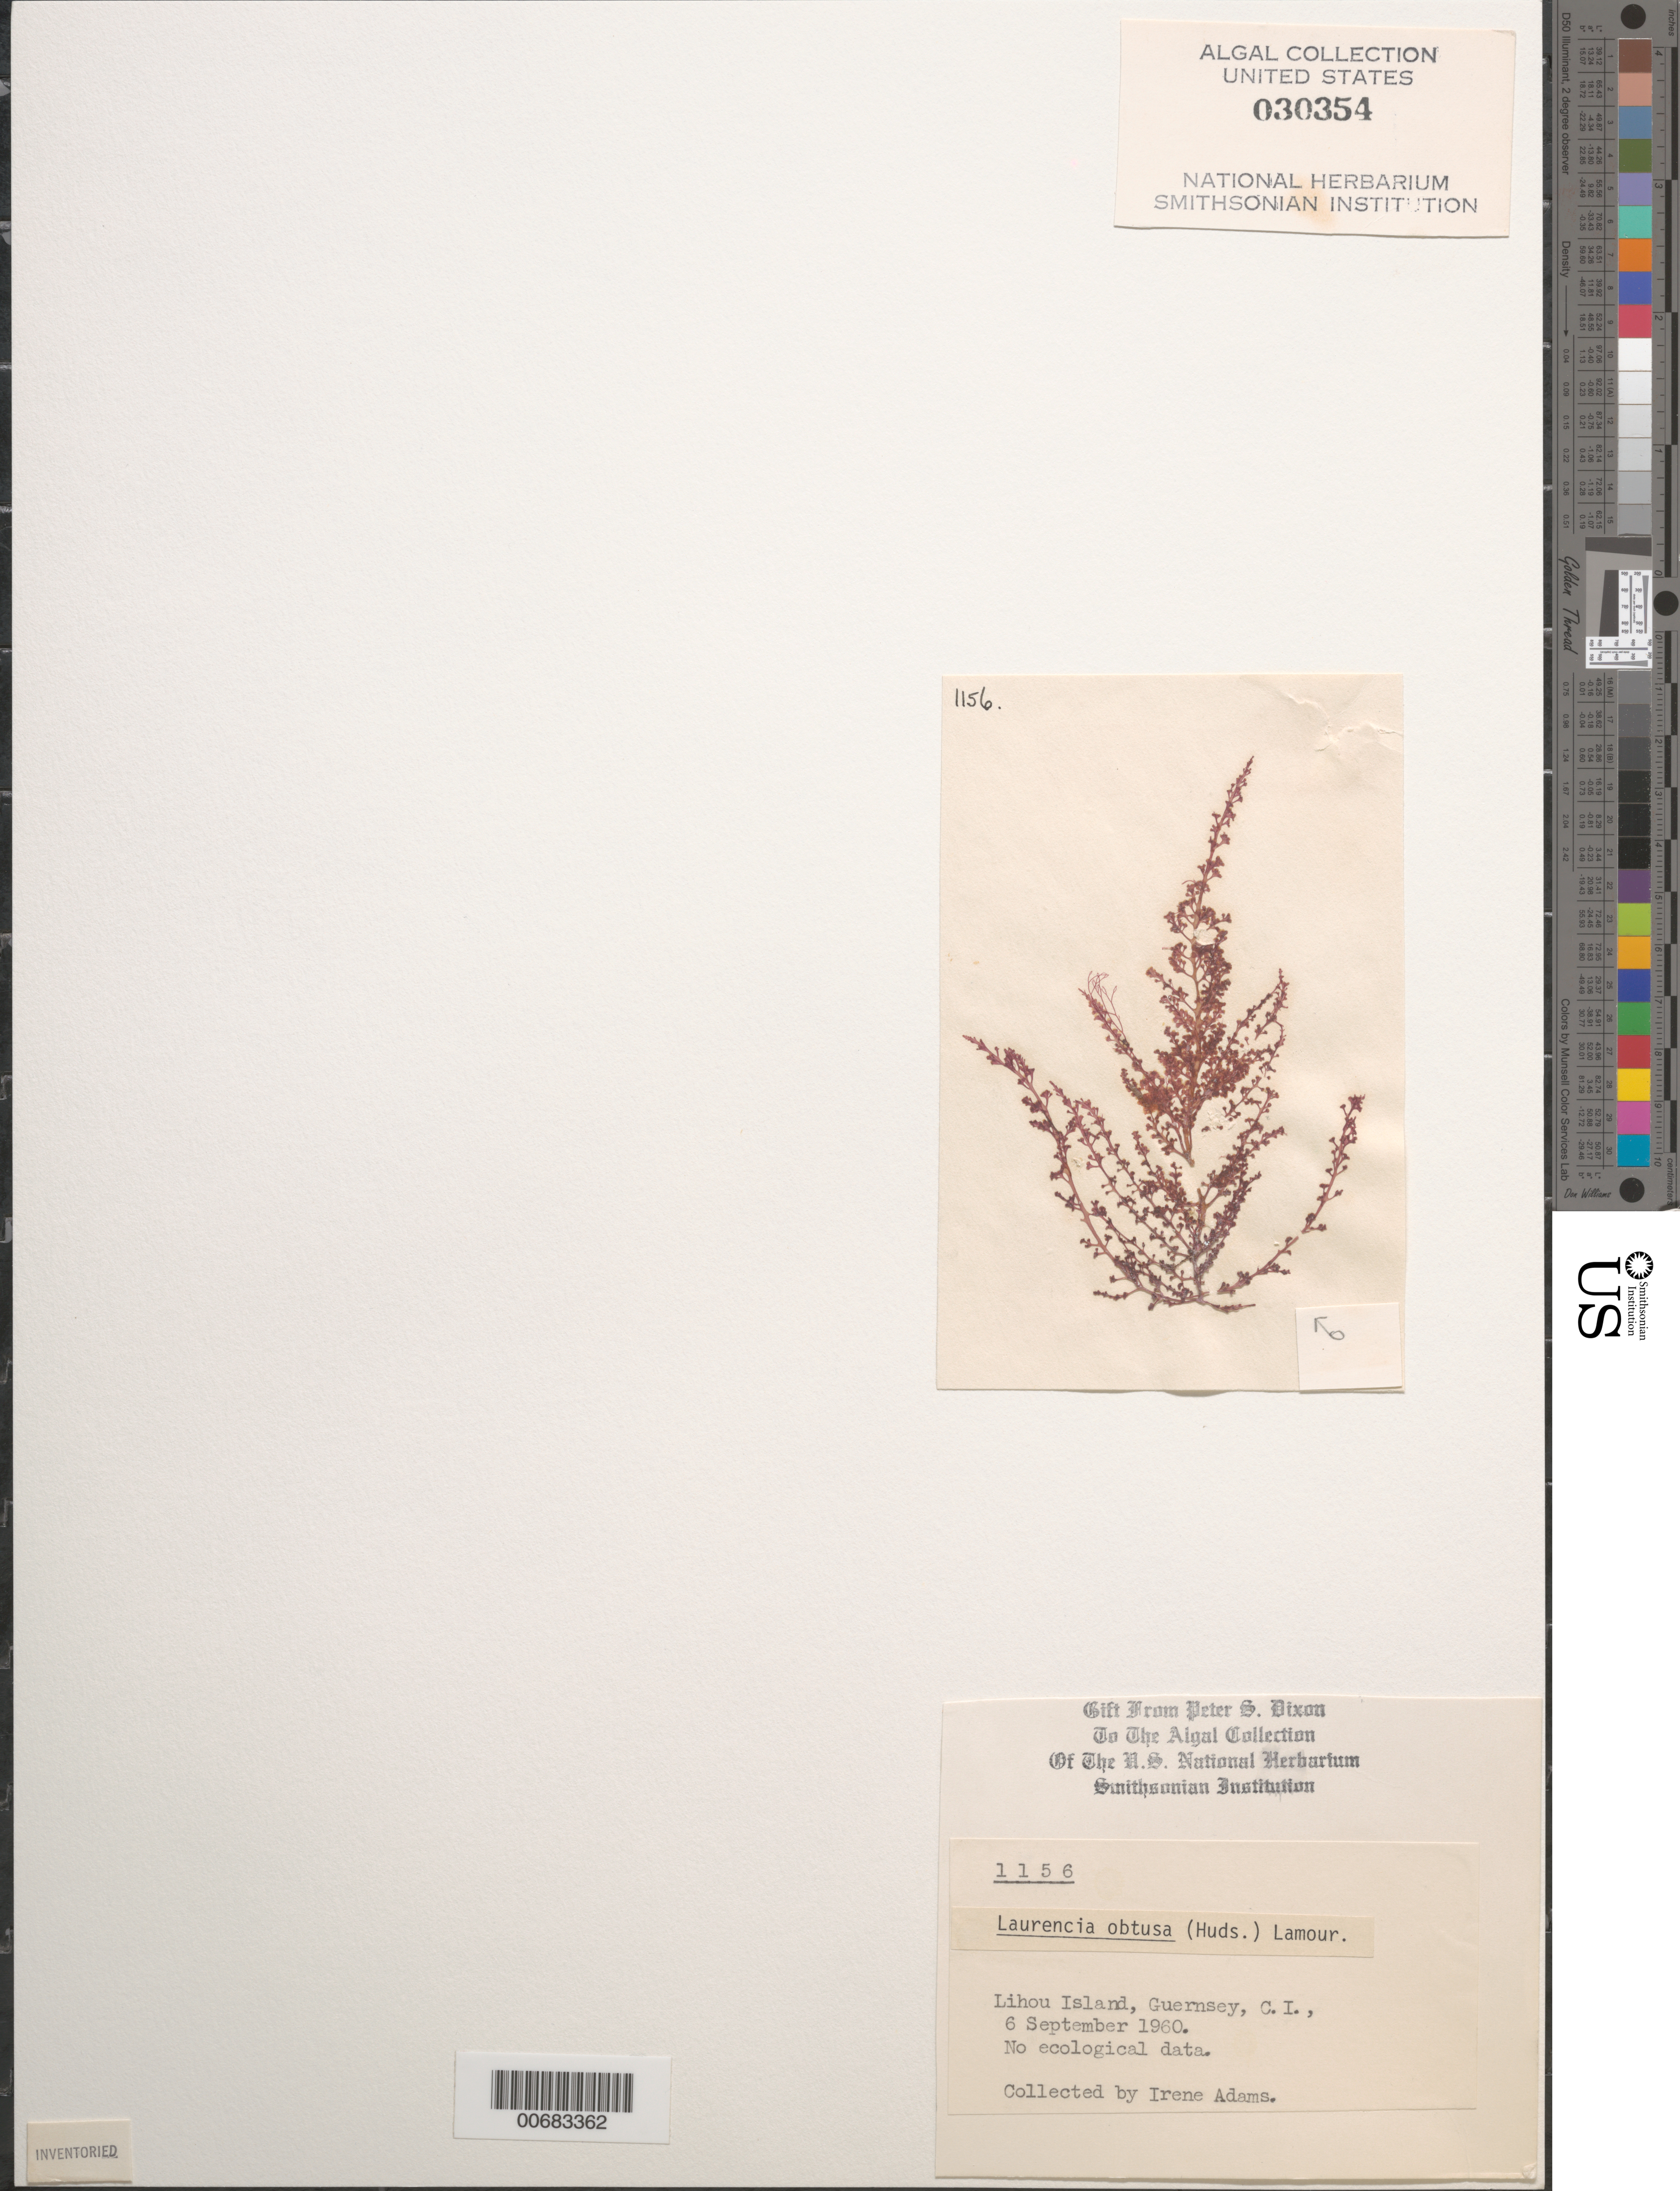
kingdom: Plantae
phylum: Rhodophyta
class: Florideophyceae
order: Ceramiales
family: Rhodomelaceae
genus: Laurencia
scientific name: Laurencia obtusa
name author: (Huds.) J.V.Lamouroux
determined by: Dixon, P. S.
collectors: I. Adams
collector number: PSD 1156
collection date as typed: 06 Sep 1960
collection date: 1960-09-06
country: United Kingdom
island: Guernsey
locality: Bailiwick of Guernsey. Lihou.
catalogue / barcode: US 30354